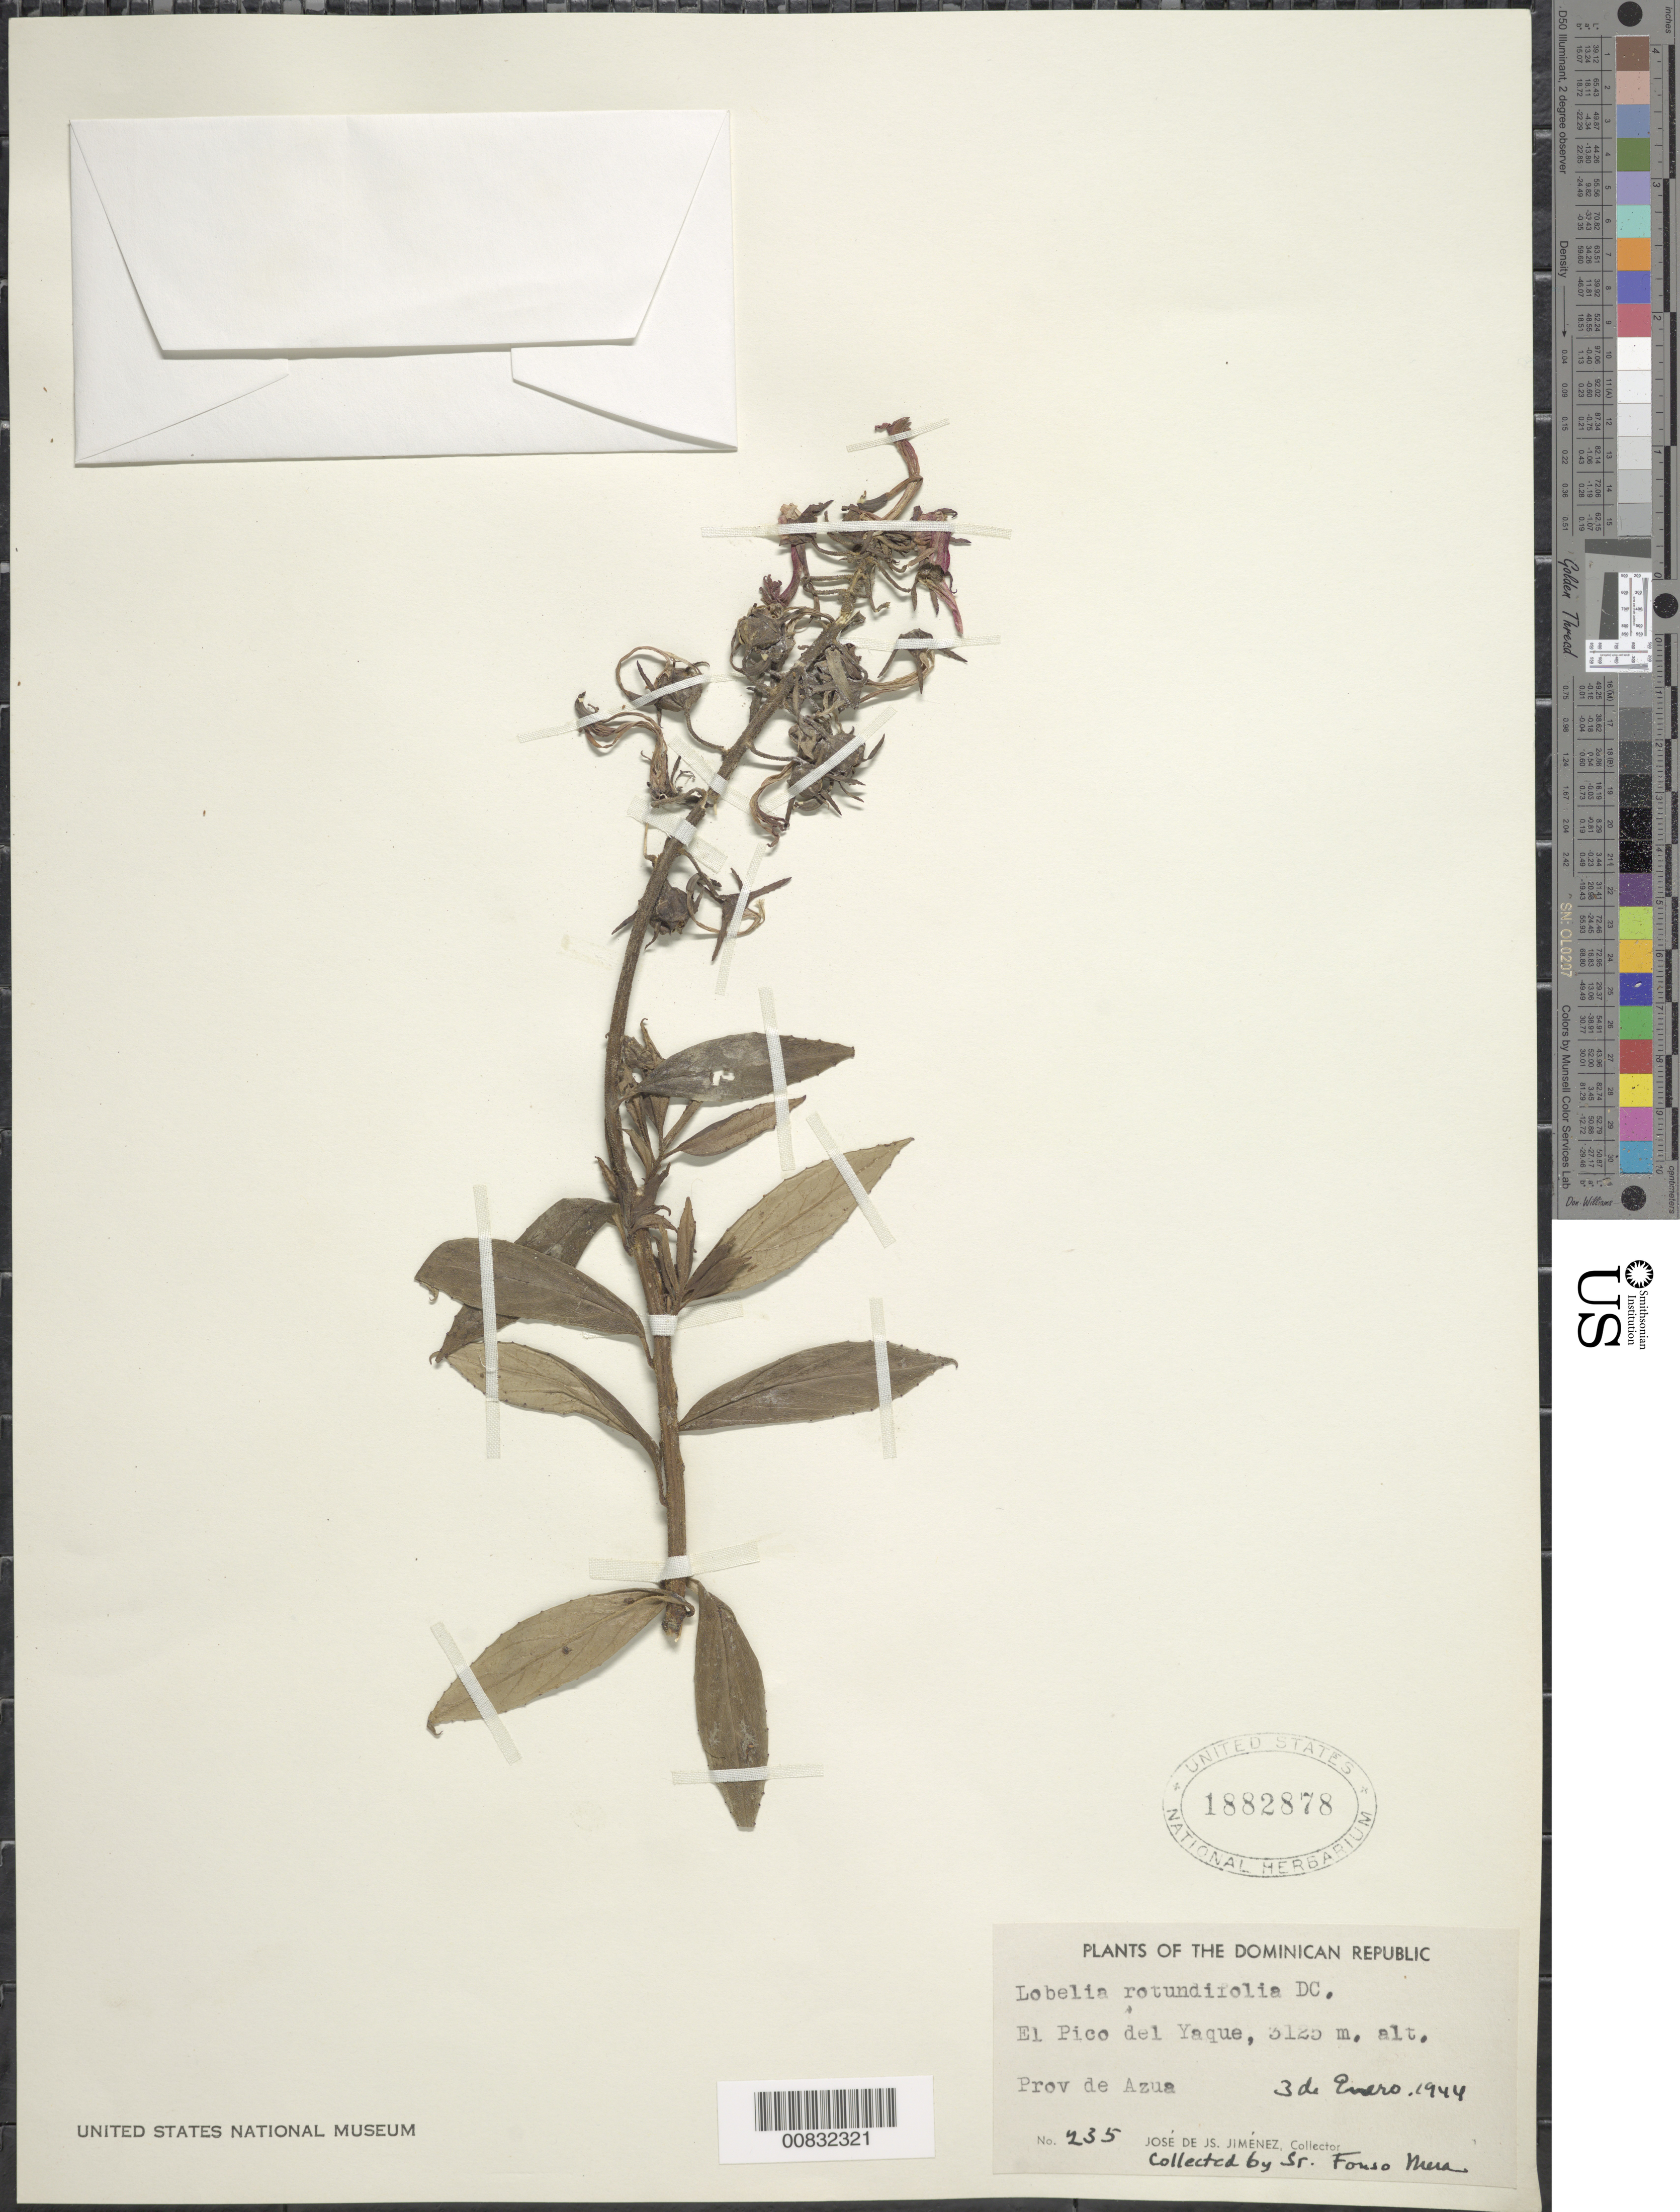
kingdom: Plantae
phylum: Tracheophyta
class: Magnoliopsida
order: Asterales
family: Campanulaceae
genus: Lobelia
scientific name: Lobelia rotundifolia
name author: Juss. ex A. DC.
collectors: F. Mera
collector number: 235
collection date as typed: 03 Jan 1944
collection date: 1944-01-03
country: Dominican Republic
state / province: Azua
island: Hispaniola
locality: El Pico del Yaque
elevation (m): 3125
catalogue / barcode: US 1882878